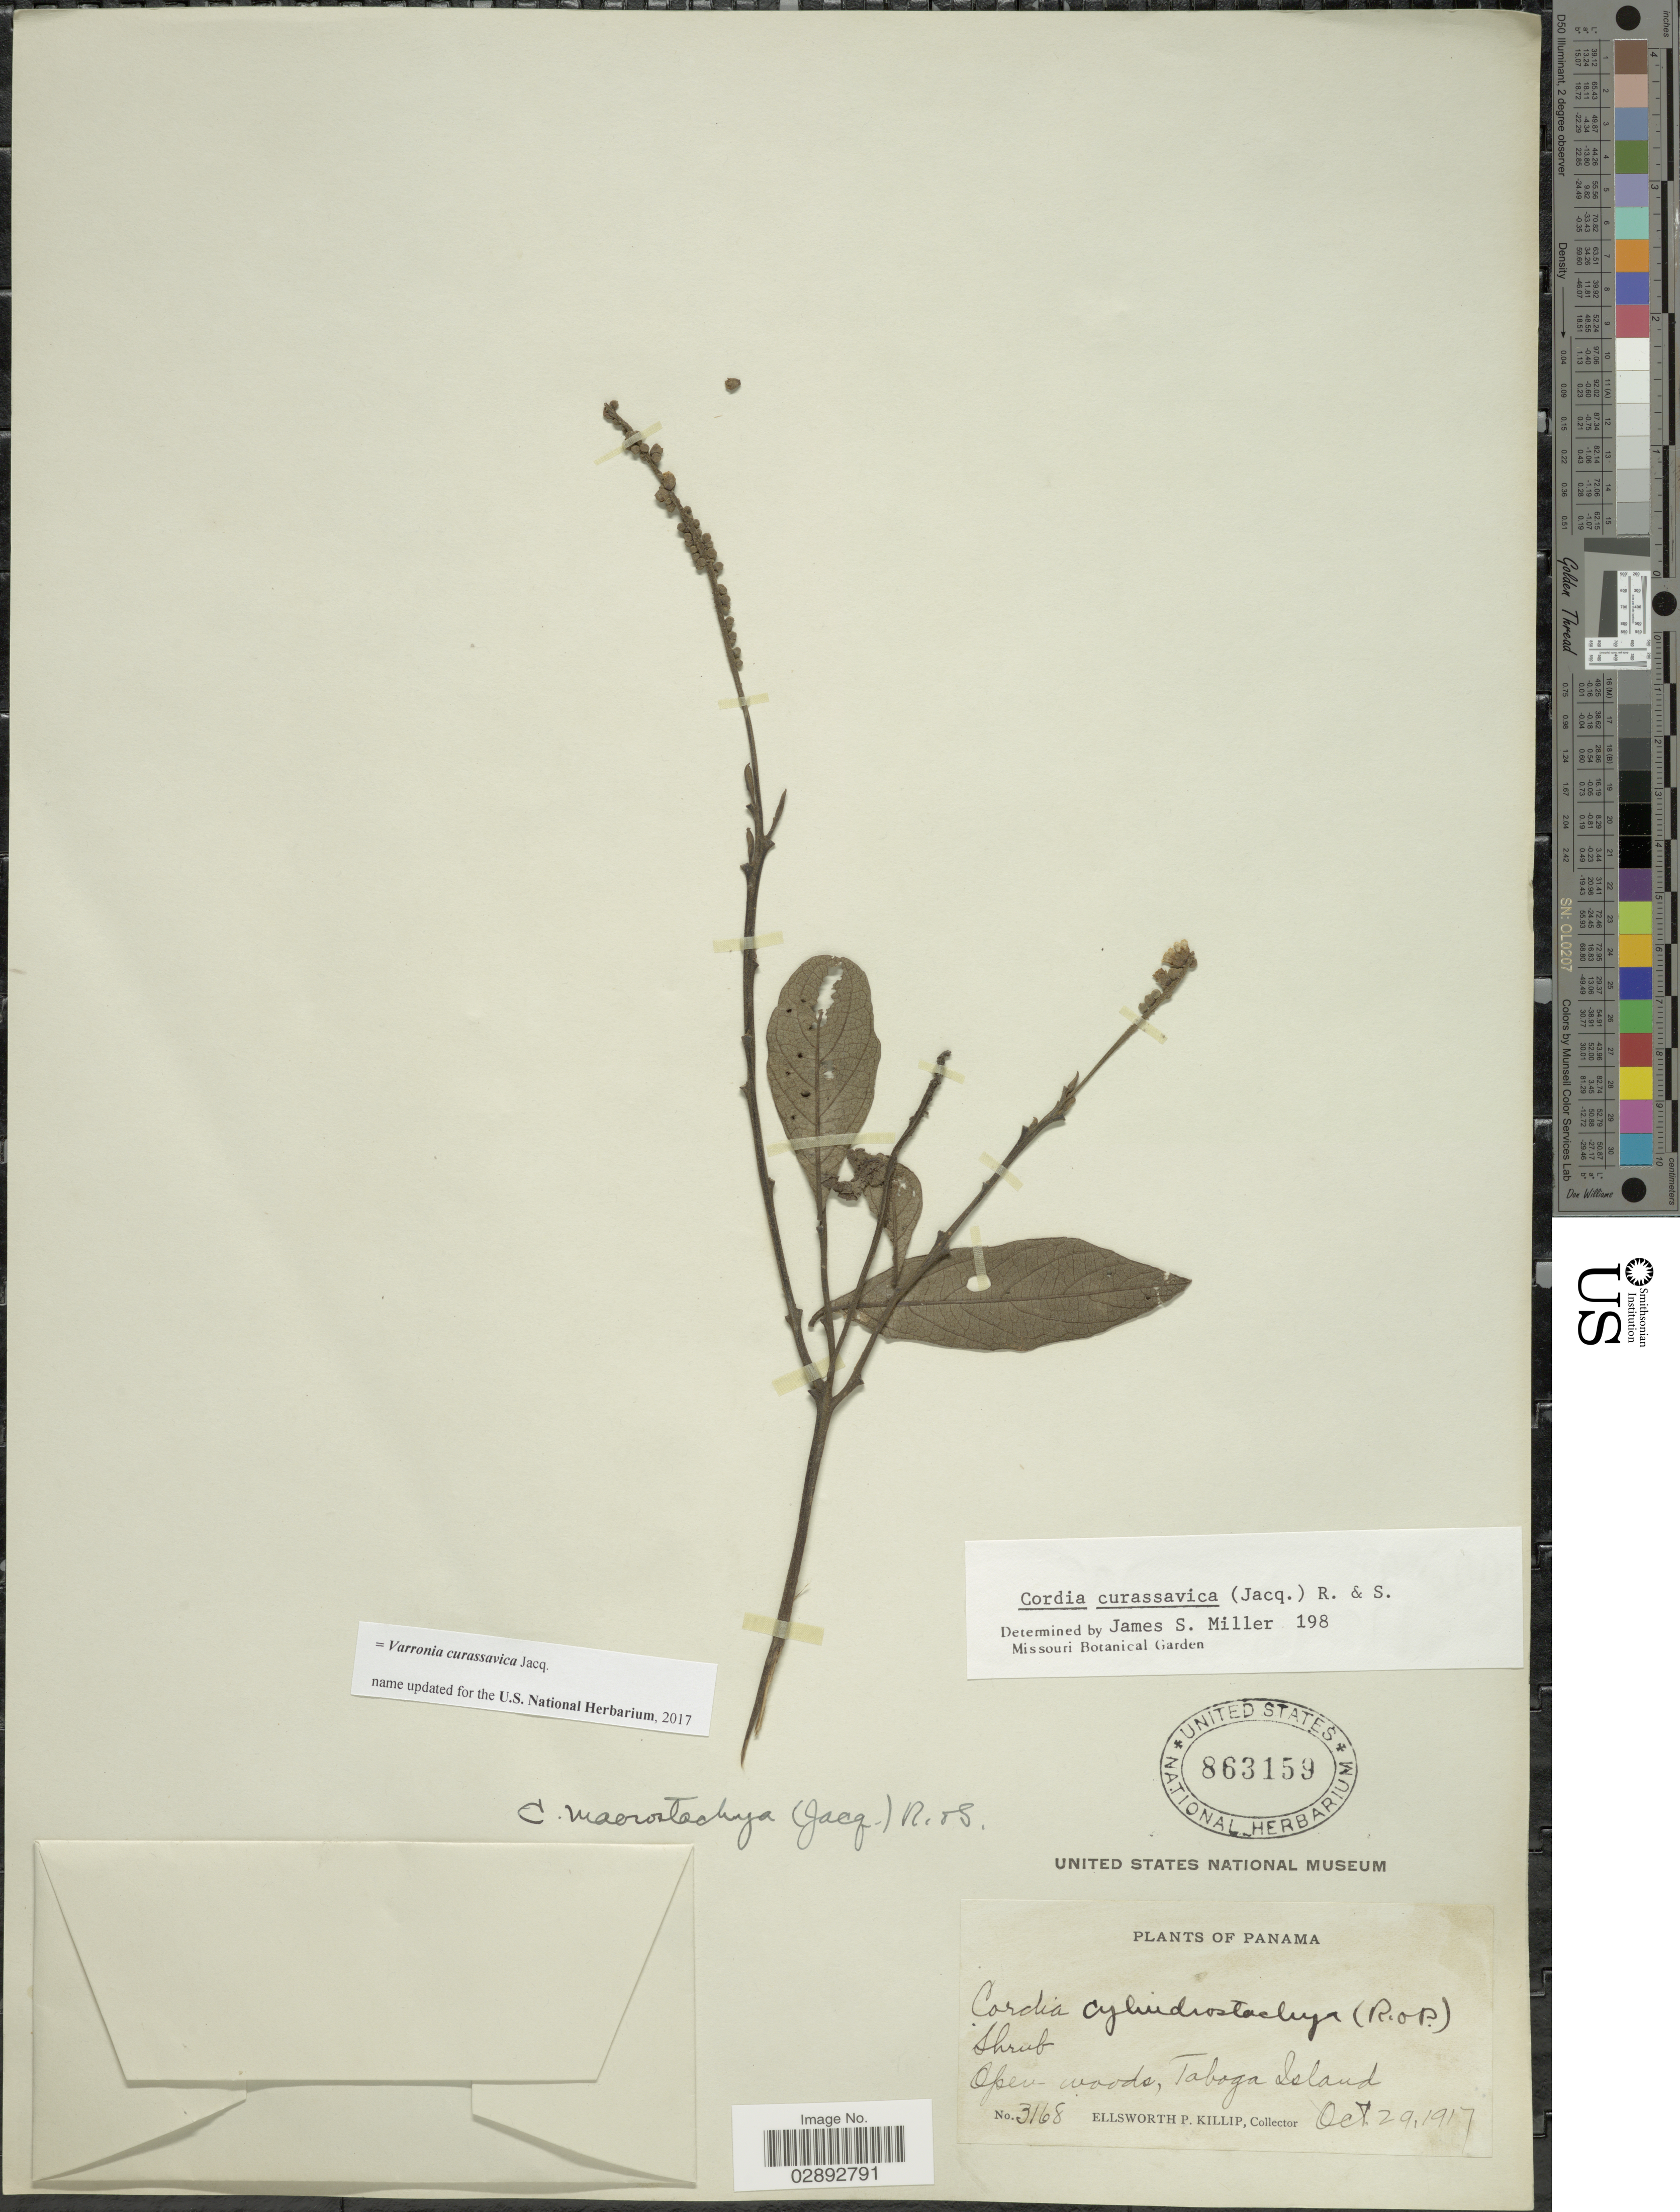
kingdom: Plantae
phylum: Tracheophyta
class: Magnoliopsida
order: Boraginales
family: Cordiaceae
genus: Varronia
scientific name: Varronia curassavica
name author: Jacq.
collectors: E. P. Killip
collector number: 3168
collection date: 1917-10-29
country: Panama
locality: Tobago Island.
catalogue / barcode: US 863159